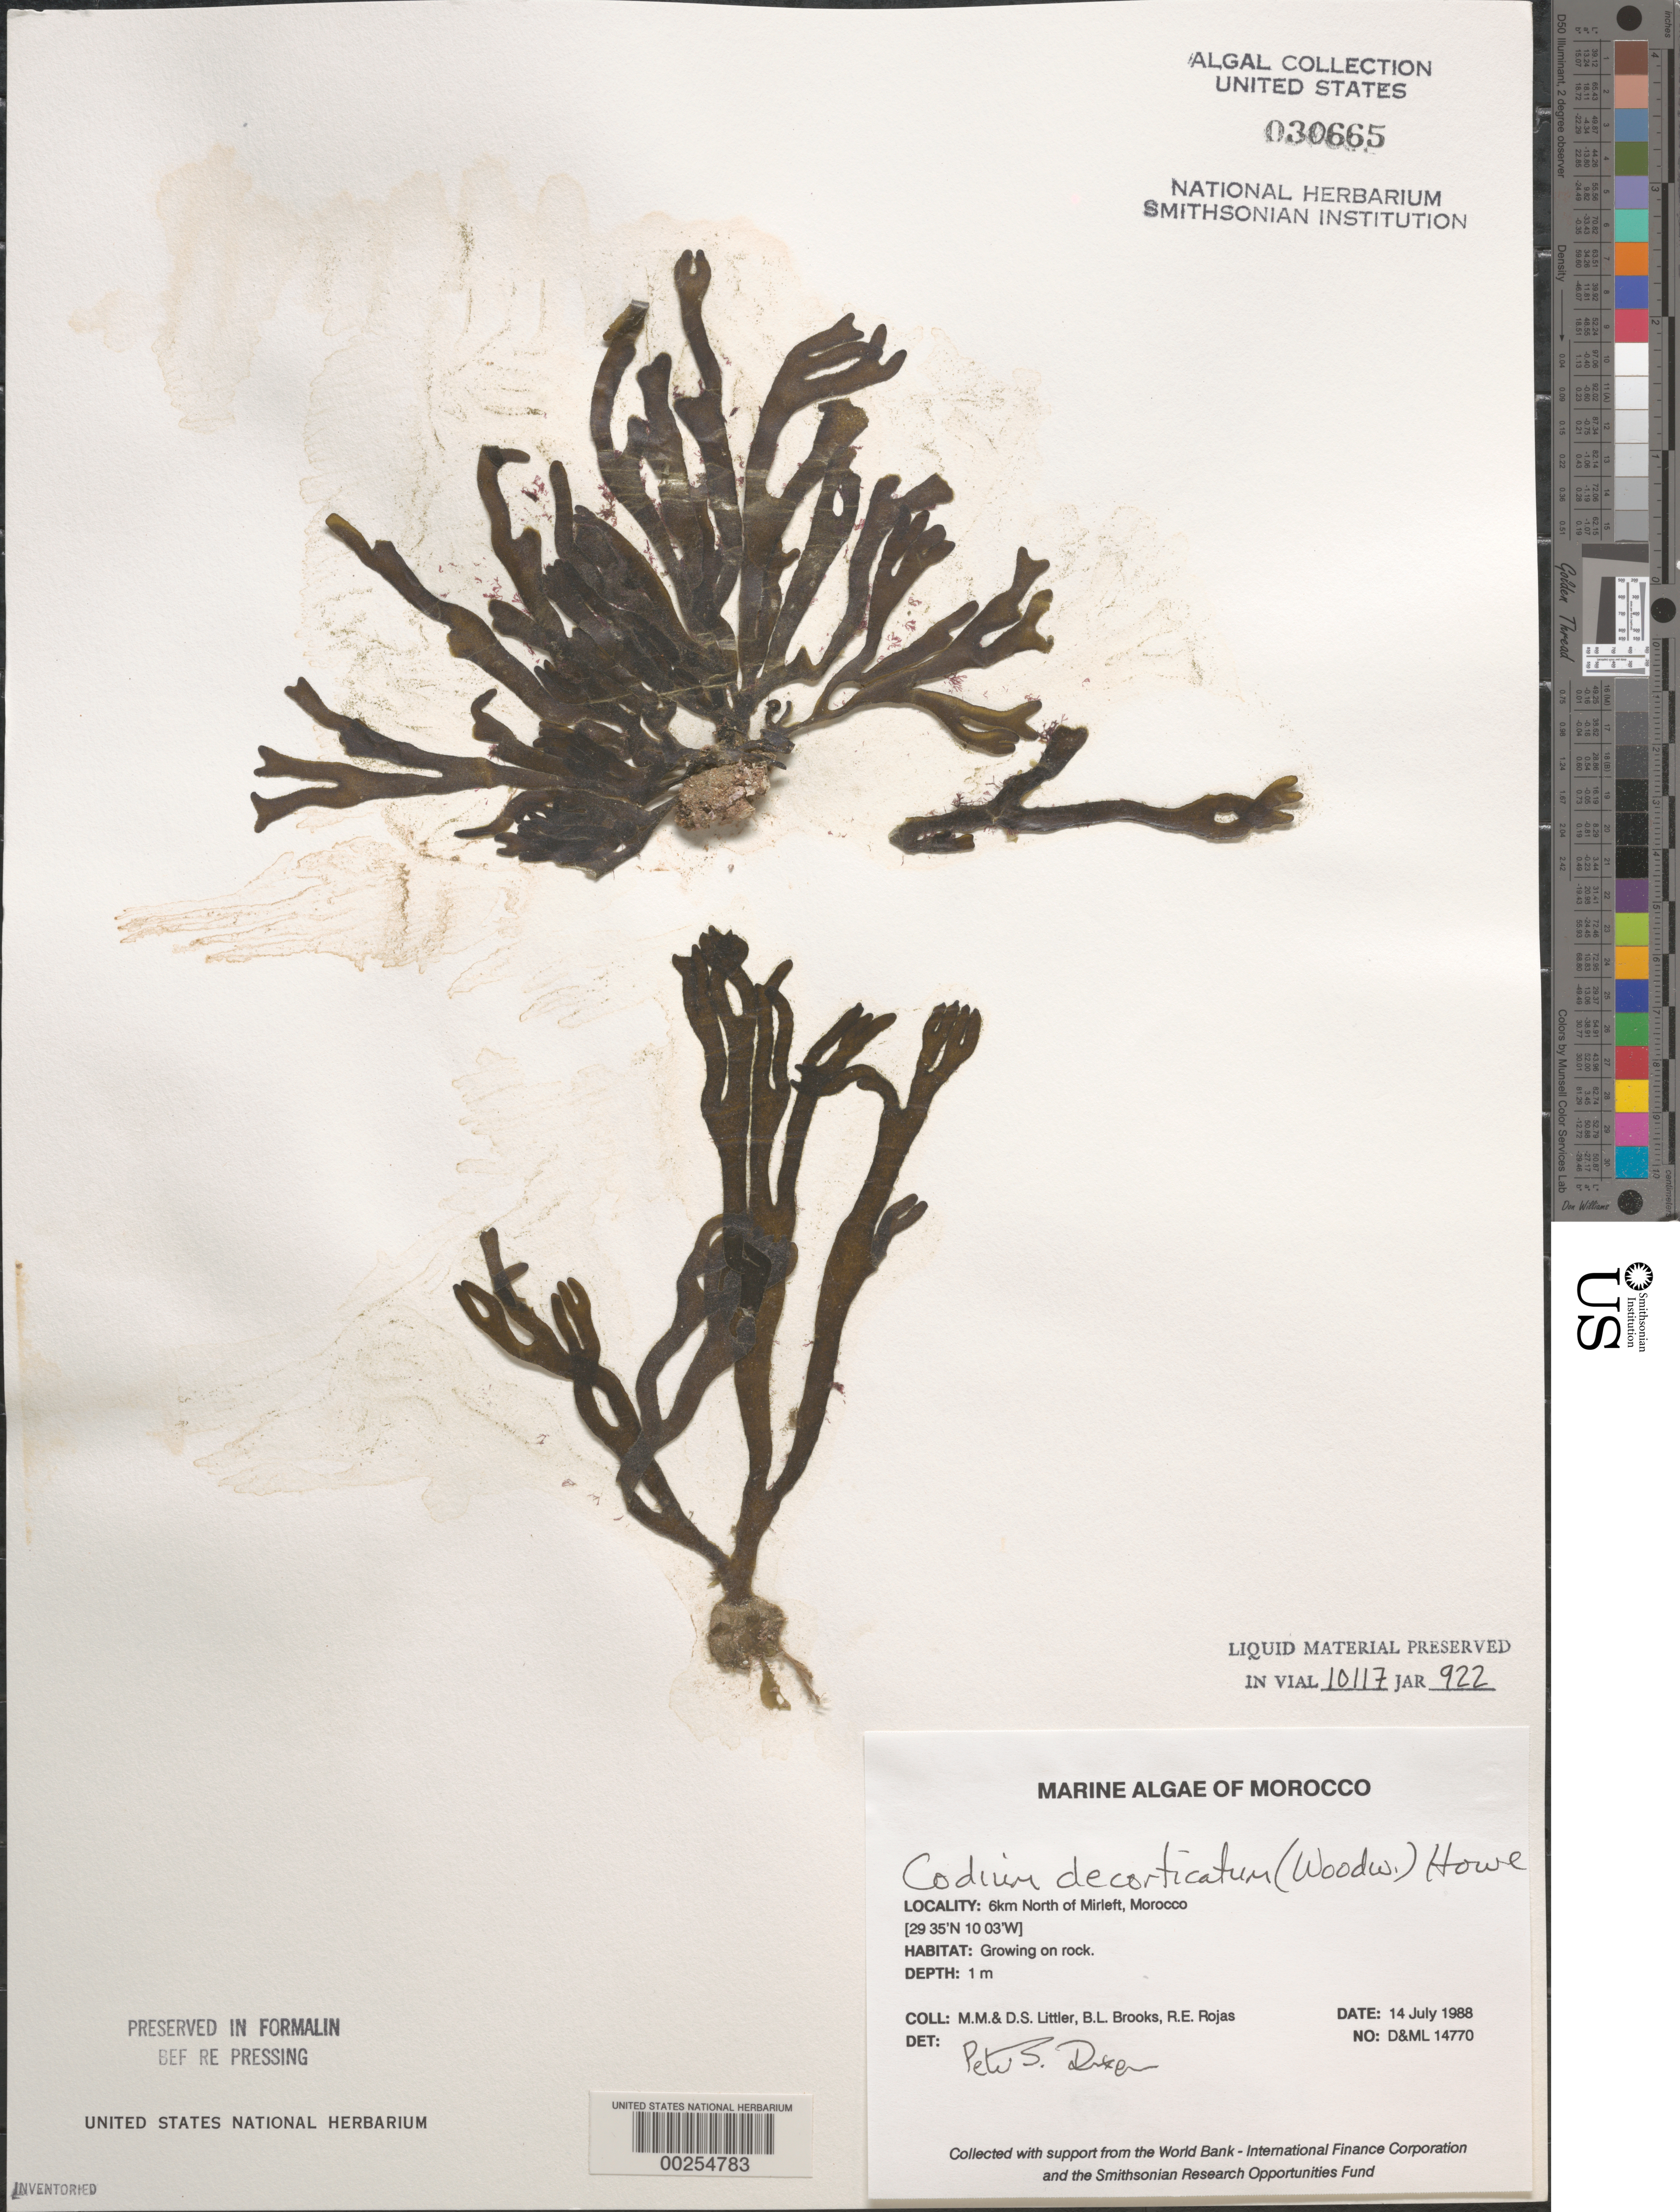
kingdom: Plantae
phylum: Chlorophyta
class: Ulvophyceae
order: Bryopsidales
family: Codiaceae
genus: Codium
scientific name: Codium decorticatum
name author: (Woodw.) M. Howe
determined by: Dixon, P. S.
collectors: M. M. Littler, D. S. Littler, B. Brooks & R. Rojas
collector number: D&ML 14770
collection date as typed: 14 Jul 1988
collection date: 1988-07-14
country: Morocco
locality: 6 km north of Mirleft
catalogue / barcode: US 30665